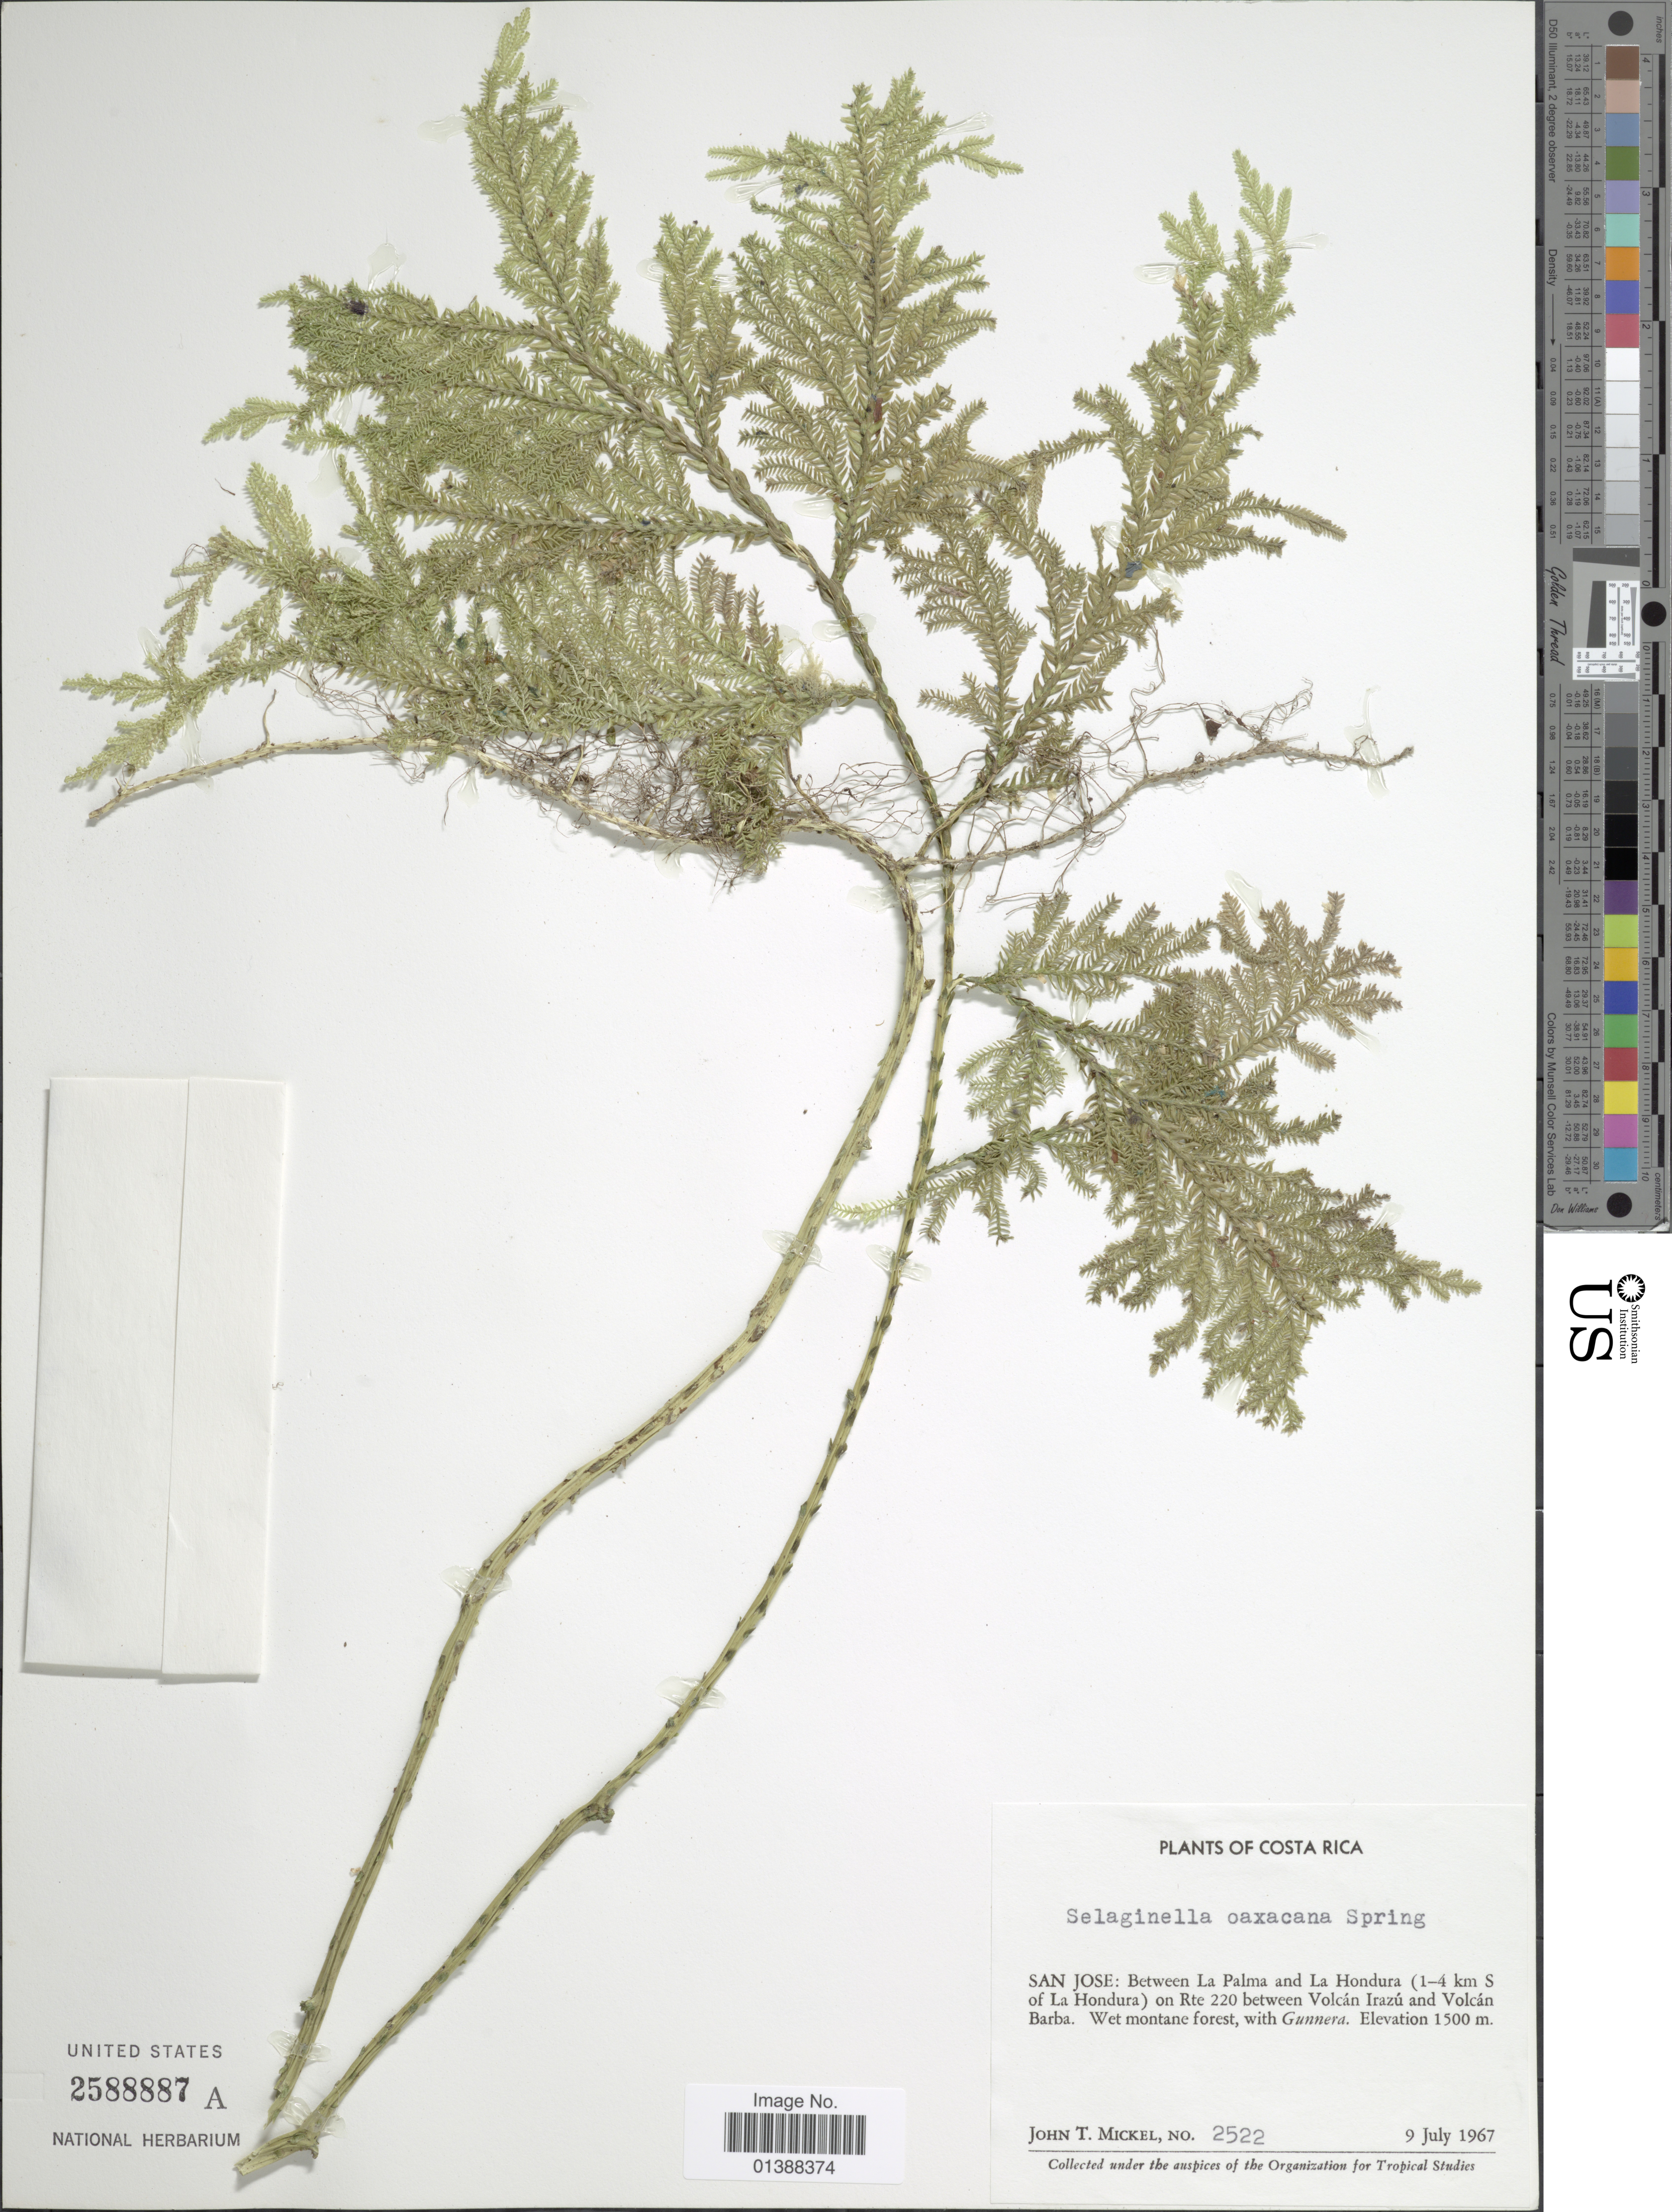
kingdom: Plantae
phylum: Tracheophyta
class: Lycopodiopsida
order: Selaginellales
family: Selaginellaceae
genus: Selaginella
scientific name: Selaginella oaxacana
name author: Spring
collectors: J. T. Mickel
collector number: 2522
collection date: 1967-07-09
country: Costa Rica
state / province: San José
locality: Between La Palma and La Hondura (1-4 k m S of La Hondura) on Rte 220 between Volcán Irazú and Volcán Barba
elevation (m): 1500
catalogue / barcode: US 2588887A